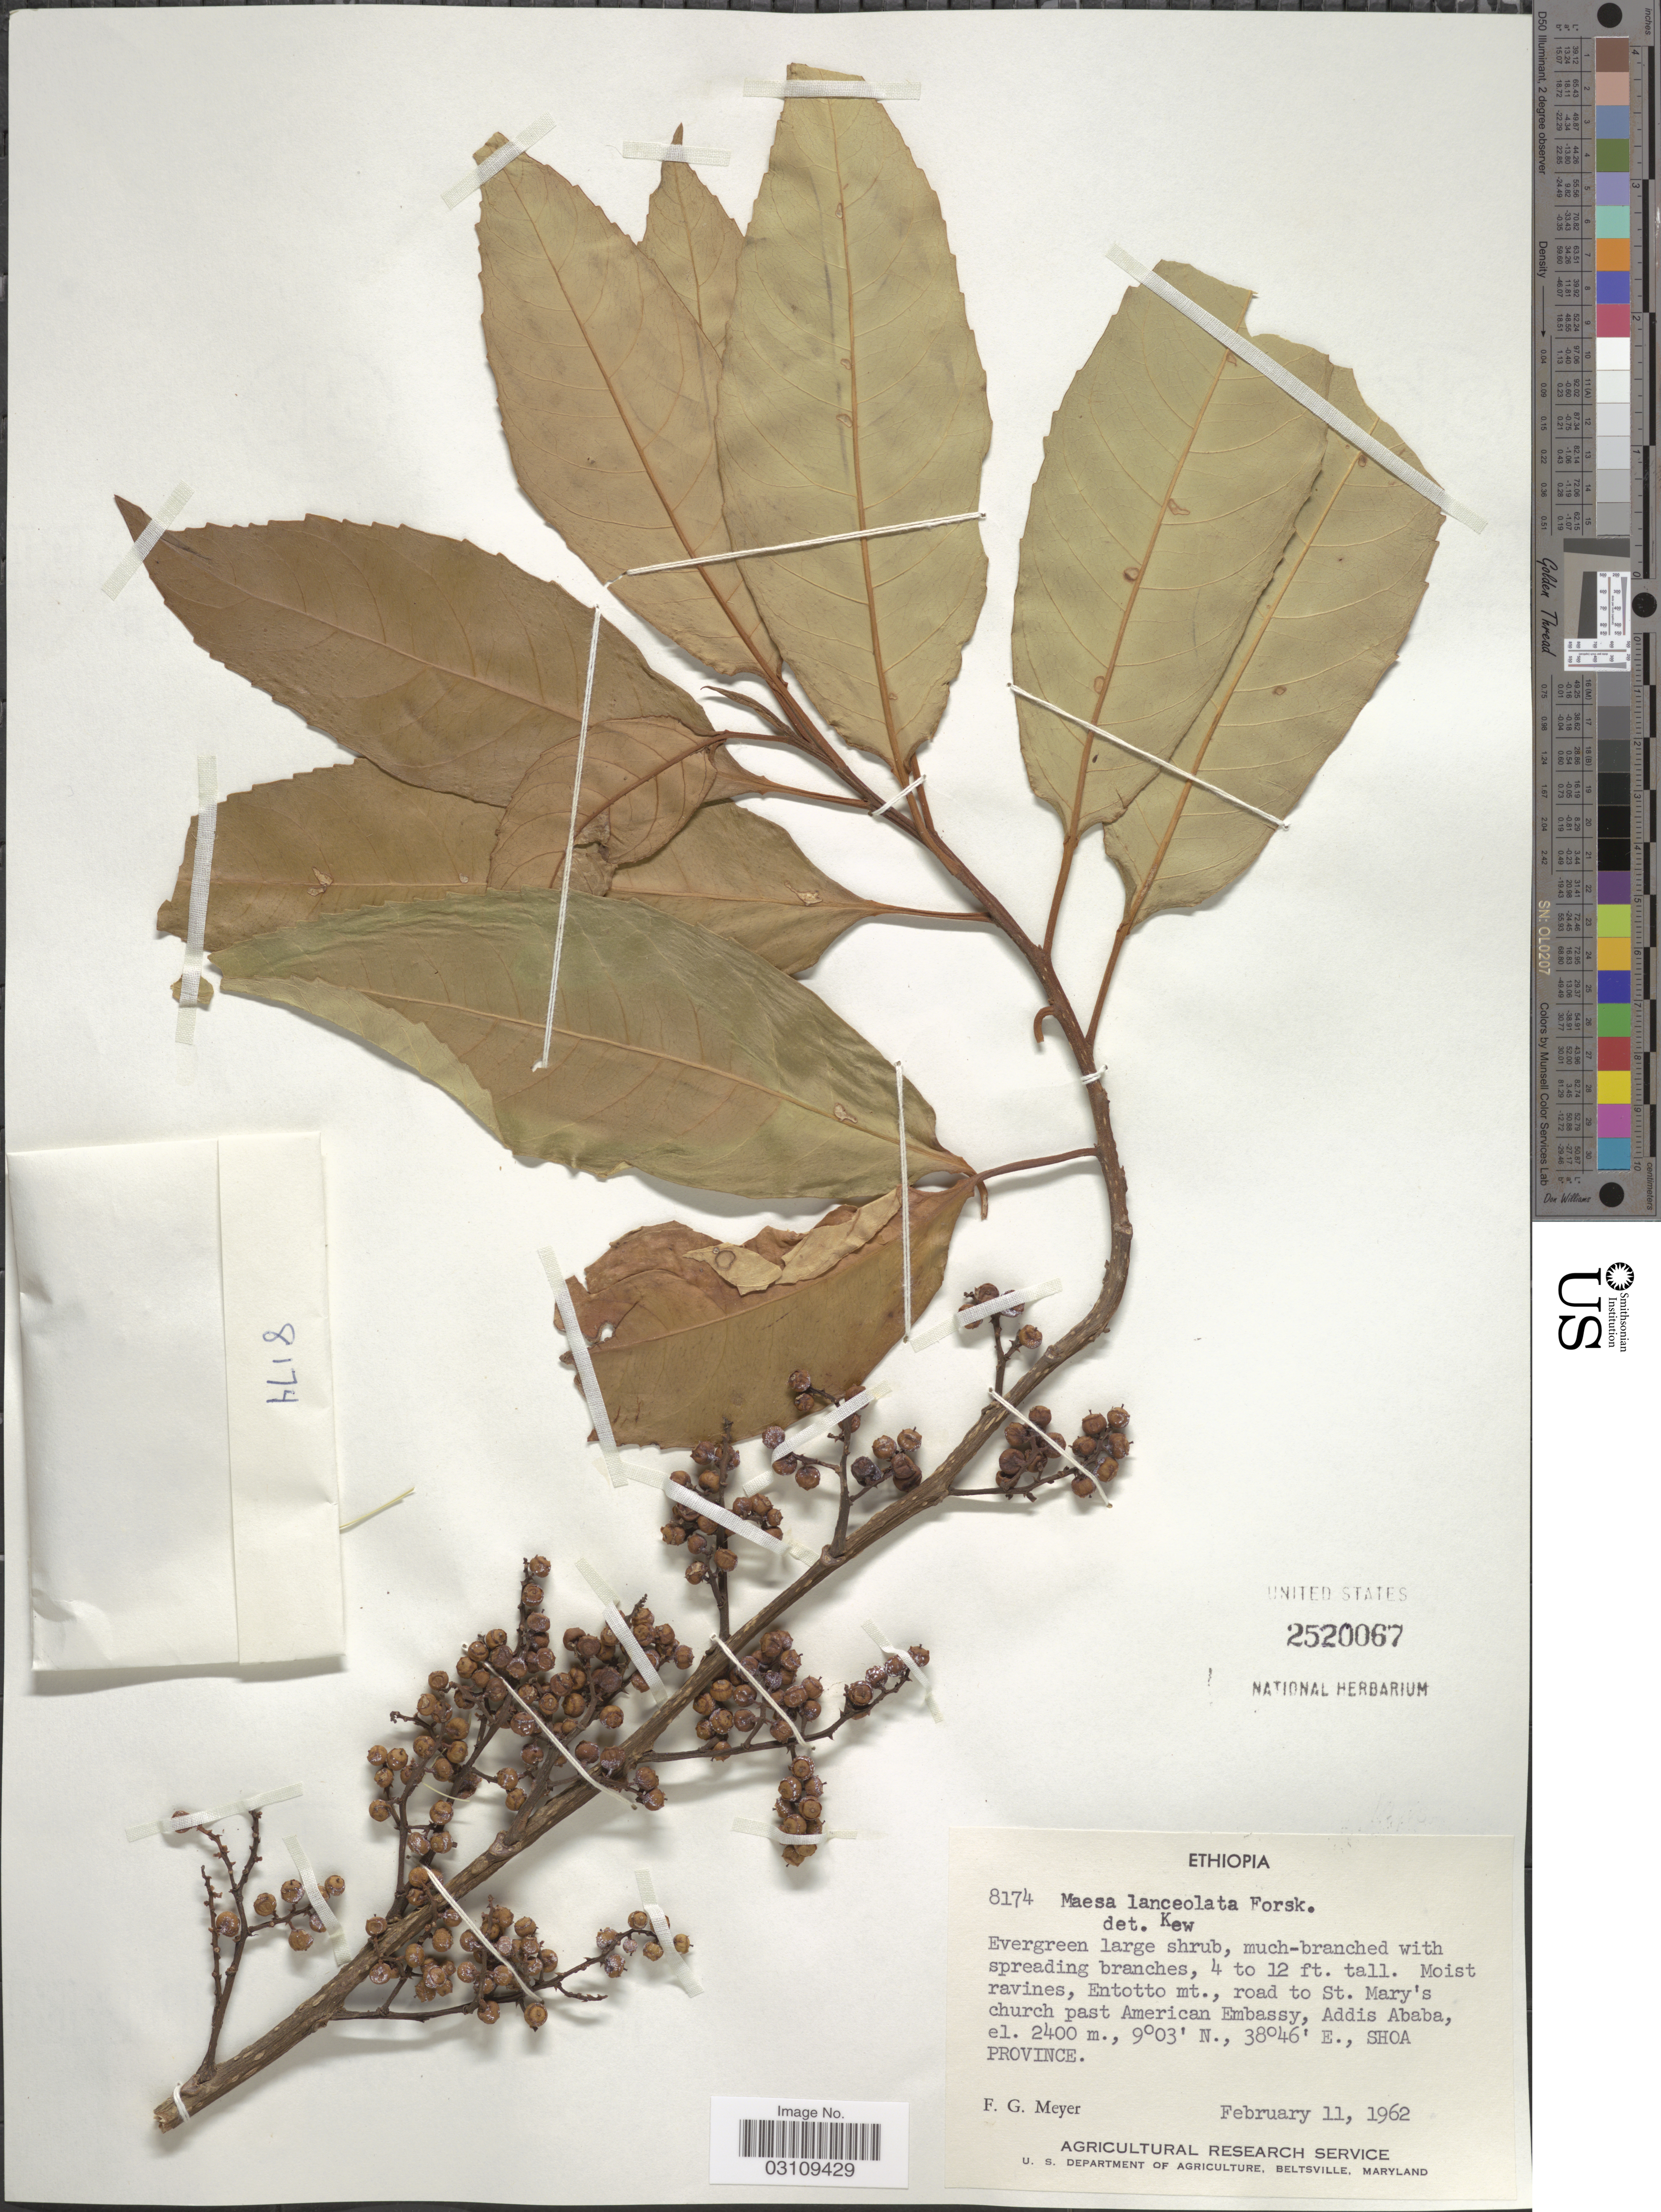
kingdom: Plantae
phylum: Tracheophyta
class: Magnoliopsida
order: Ericales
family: Primulaceae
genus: Maesa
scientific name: Maesa lanceolata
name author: Forssk.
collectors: F. G. Meyer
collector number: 8174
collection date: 1962-02-11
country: Ethiopia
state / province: Addis Ababa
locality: Moist ravines, Entotto mt., road to St. Mary's church past American Embassy, Addis Ababa, Shoa Province.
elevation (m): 2400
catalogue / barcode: US 2520067